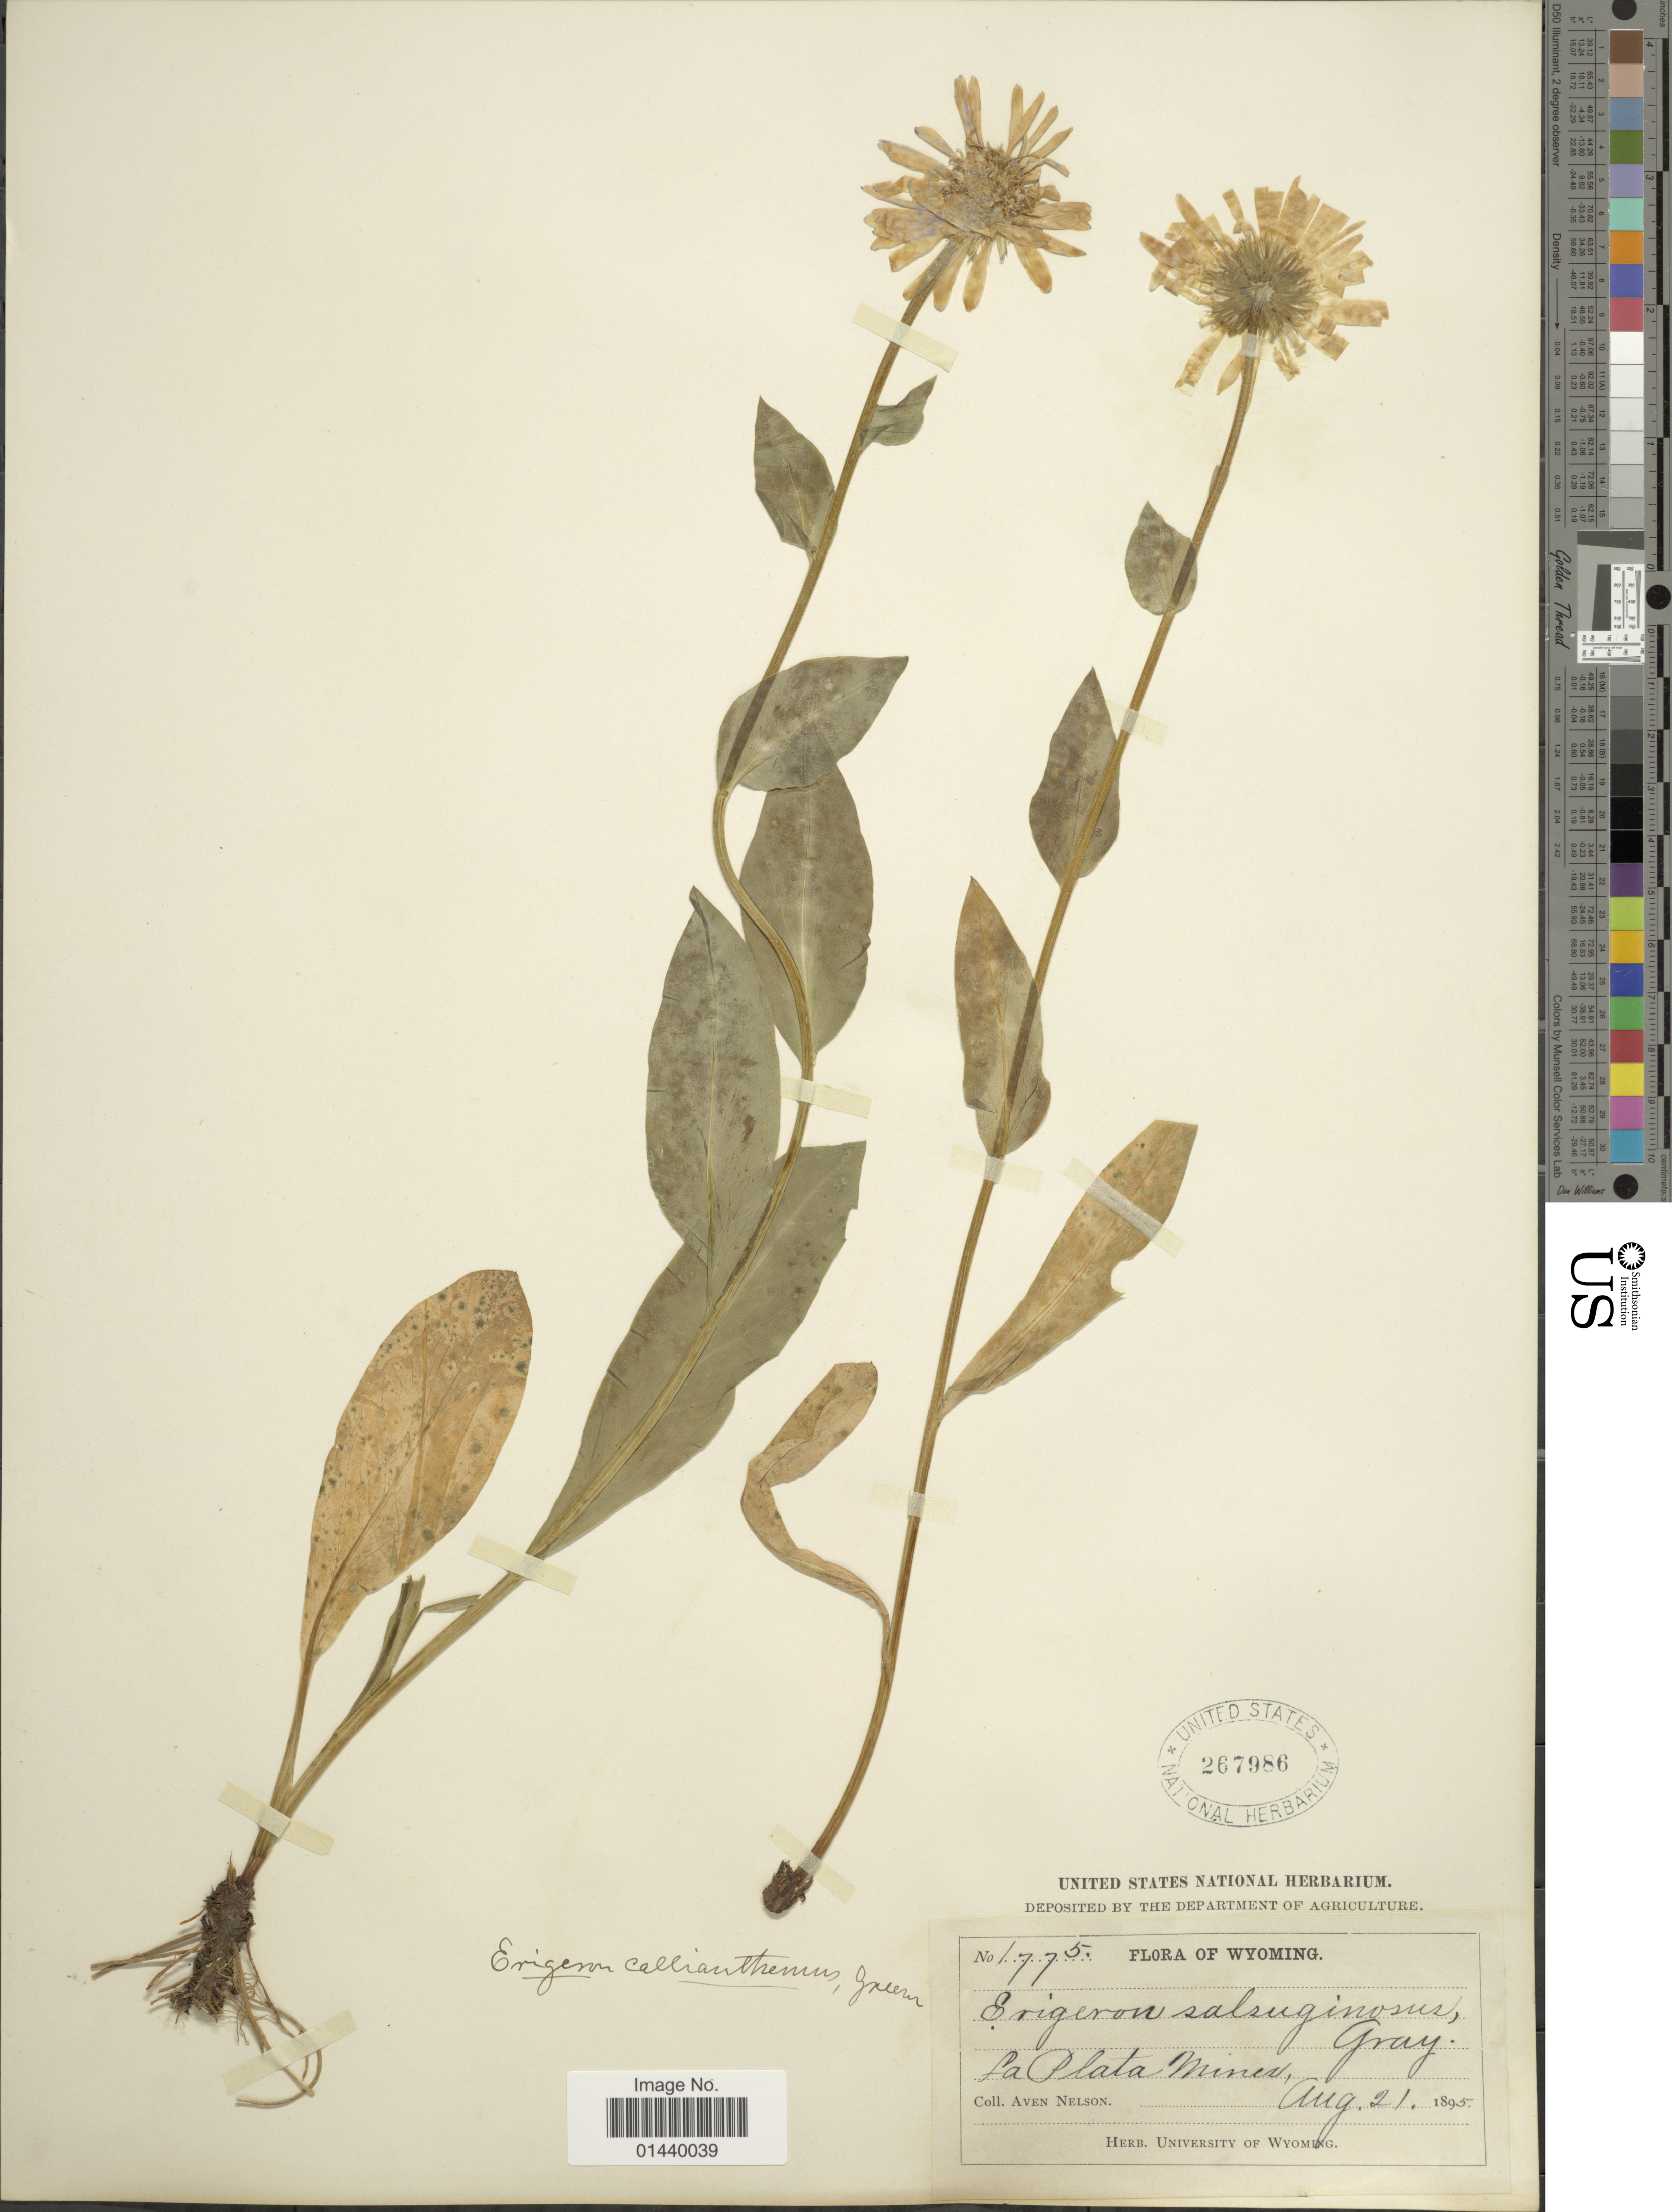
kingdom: Plantae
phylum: Tracheophyta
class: Magnoliopsida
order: Asterales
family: Asteraceae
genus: Erigeron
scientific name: Erigeron salsuginosus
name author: (Richardson ex R. Br.) A. Gray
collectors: A. Nelson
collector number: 1775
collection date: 1895-08-21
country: United States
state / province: Wyoming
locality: La Plata Mines.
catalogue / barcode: US 267986